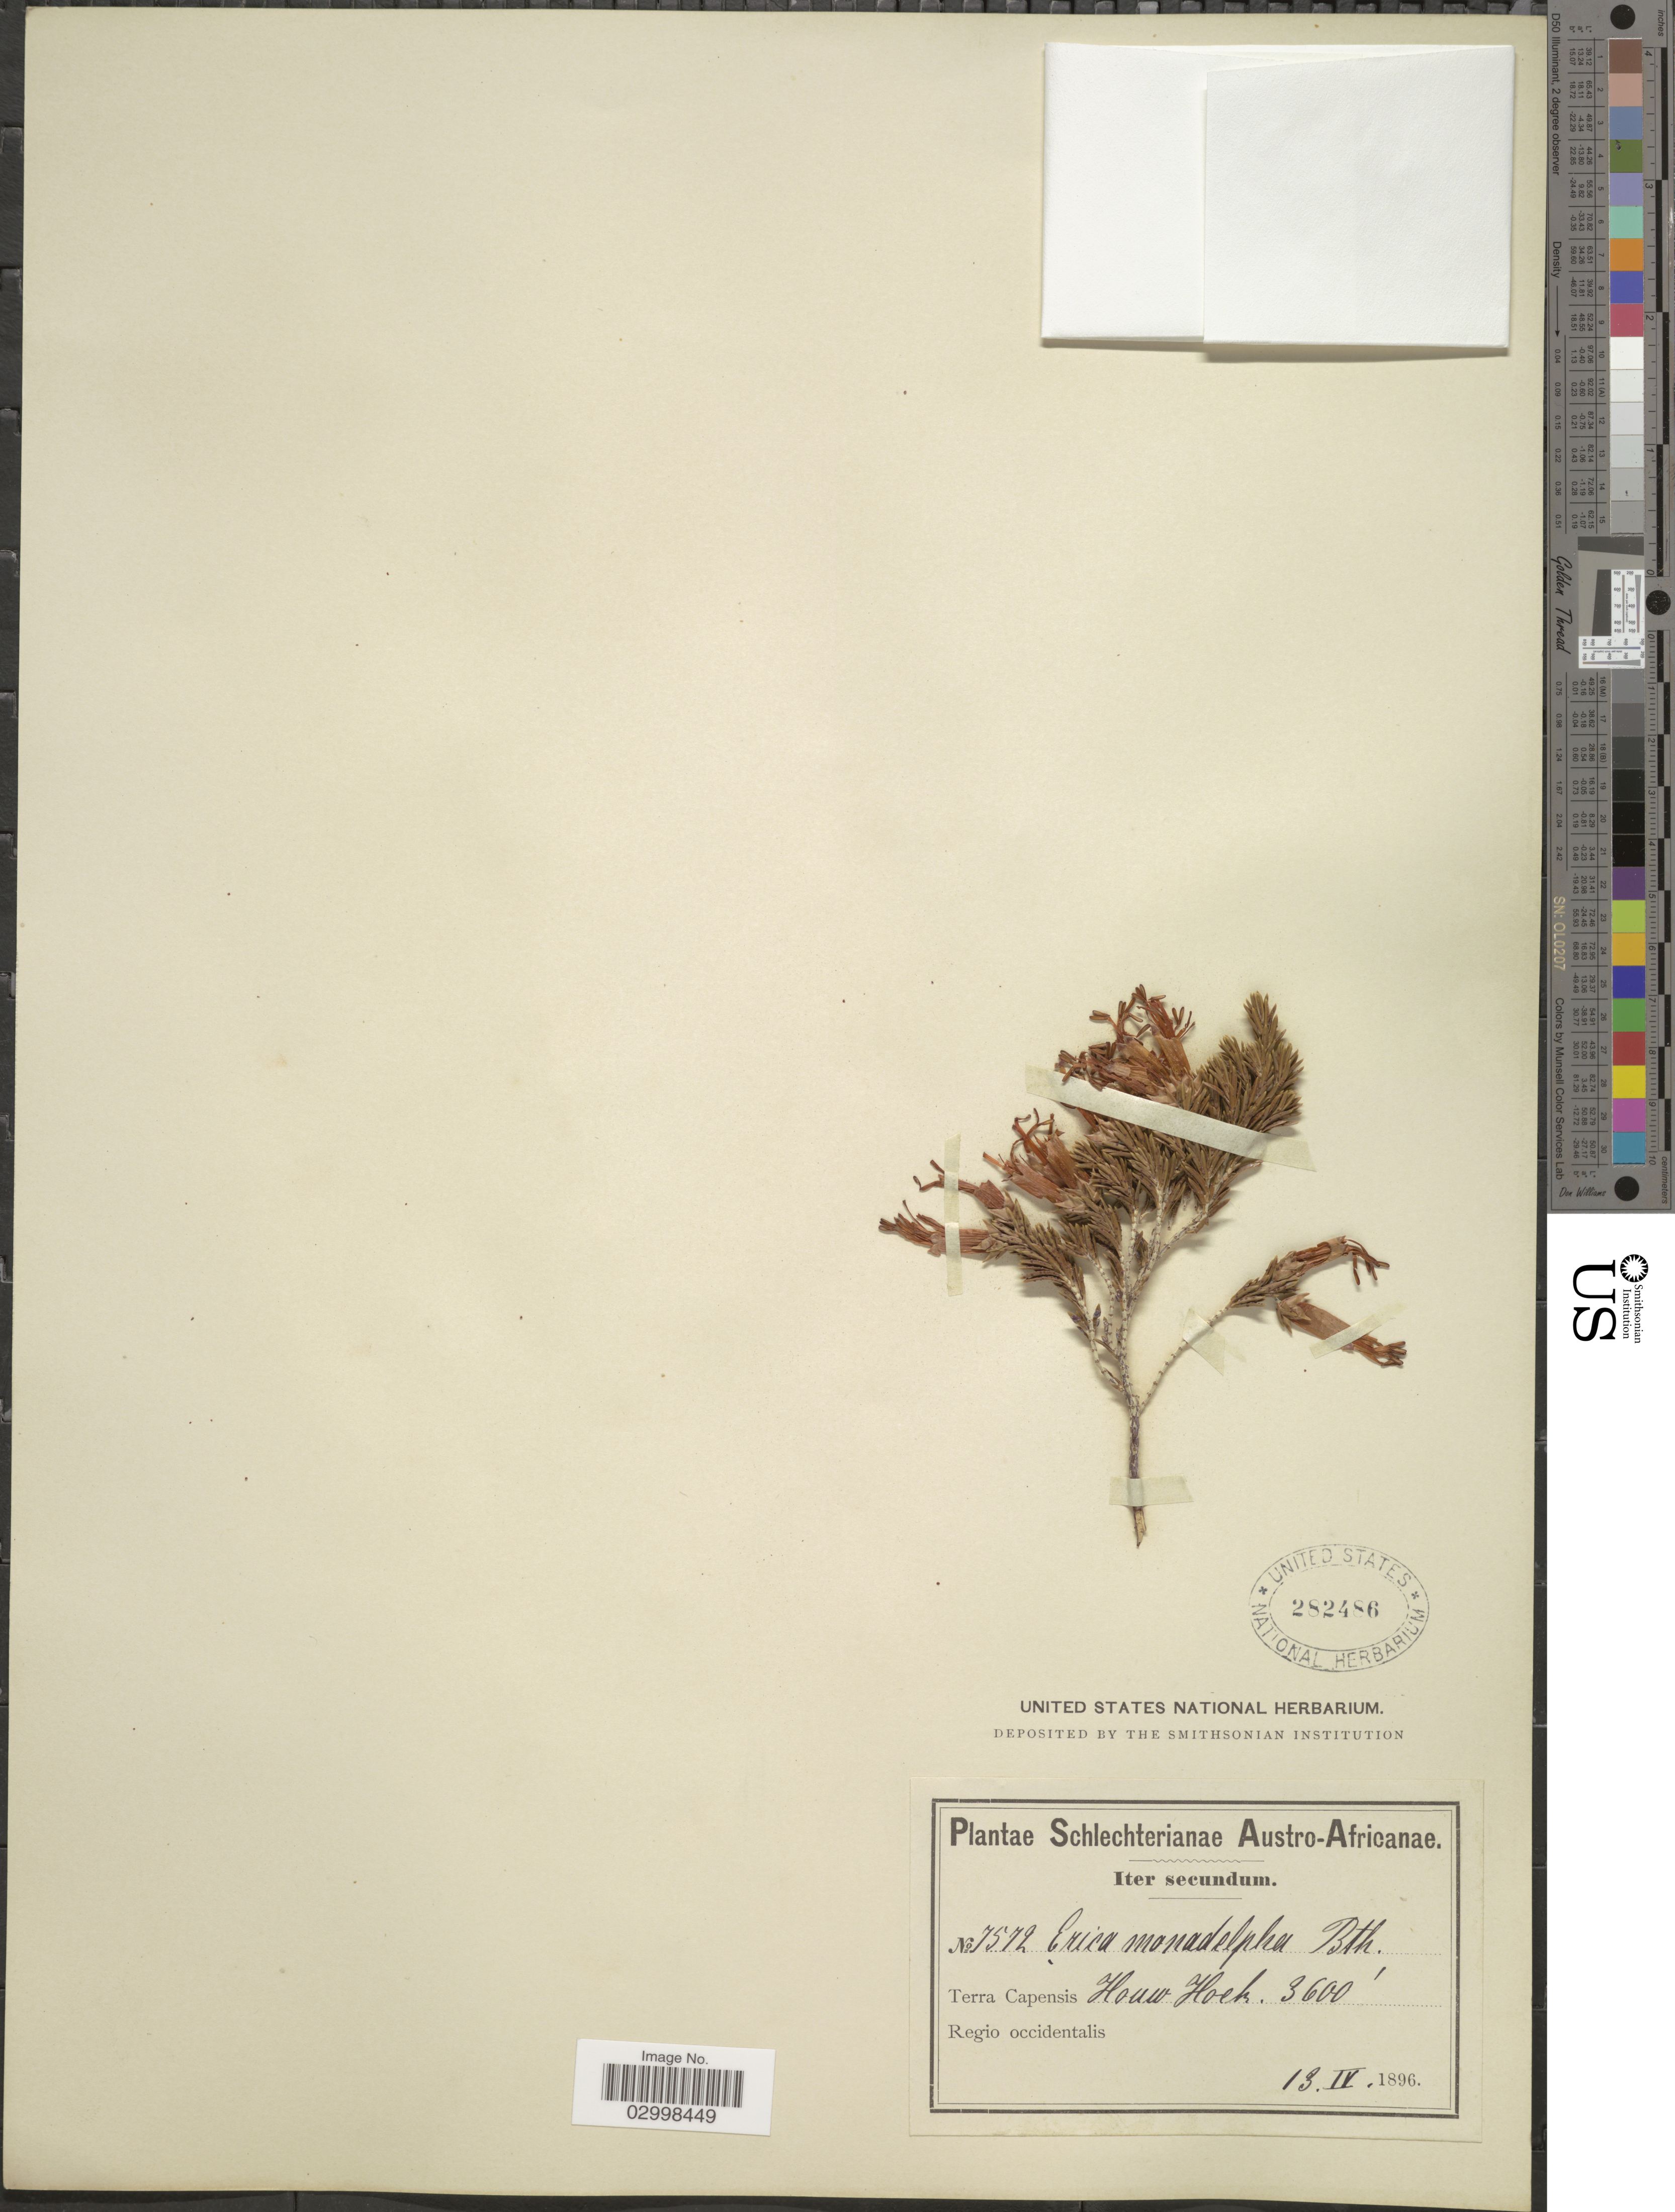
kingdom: Plantae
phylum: Tracheophyta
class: Magnoliopsida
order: Ericales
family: Ericaceae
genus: Erica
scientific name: Erica monadelpha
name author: Curtis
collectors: Schlechter, --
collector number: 7572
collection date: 1896-04-13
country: South Africa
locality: Austro-Africanae, Terra Capensis Houw Hoek, Regio occidentalis.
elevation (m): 1097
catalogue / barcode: US 282486